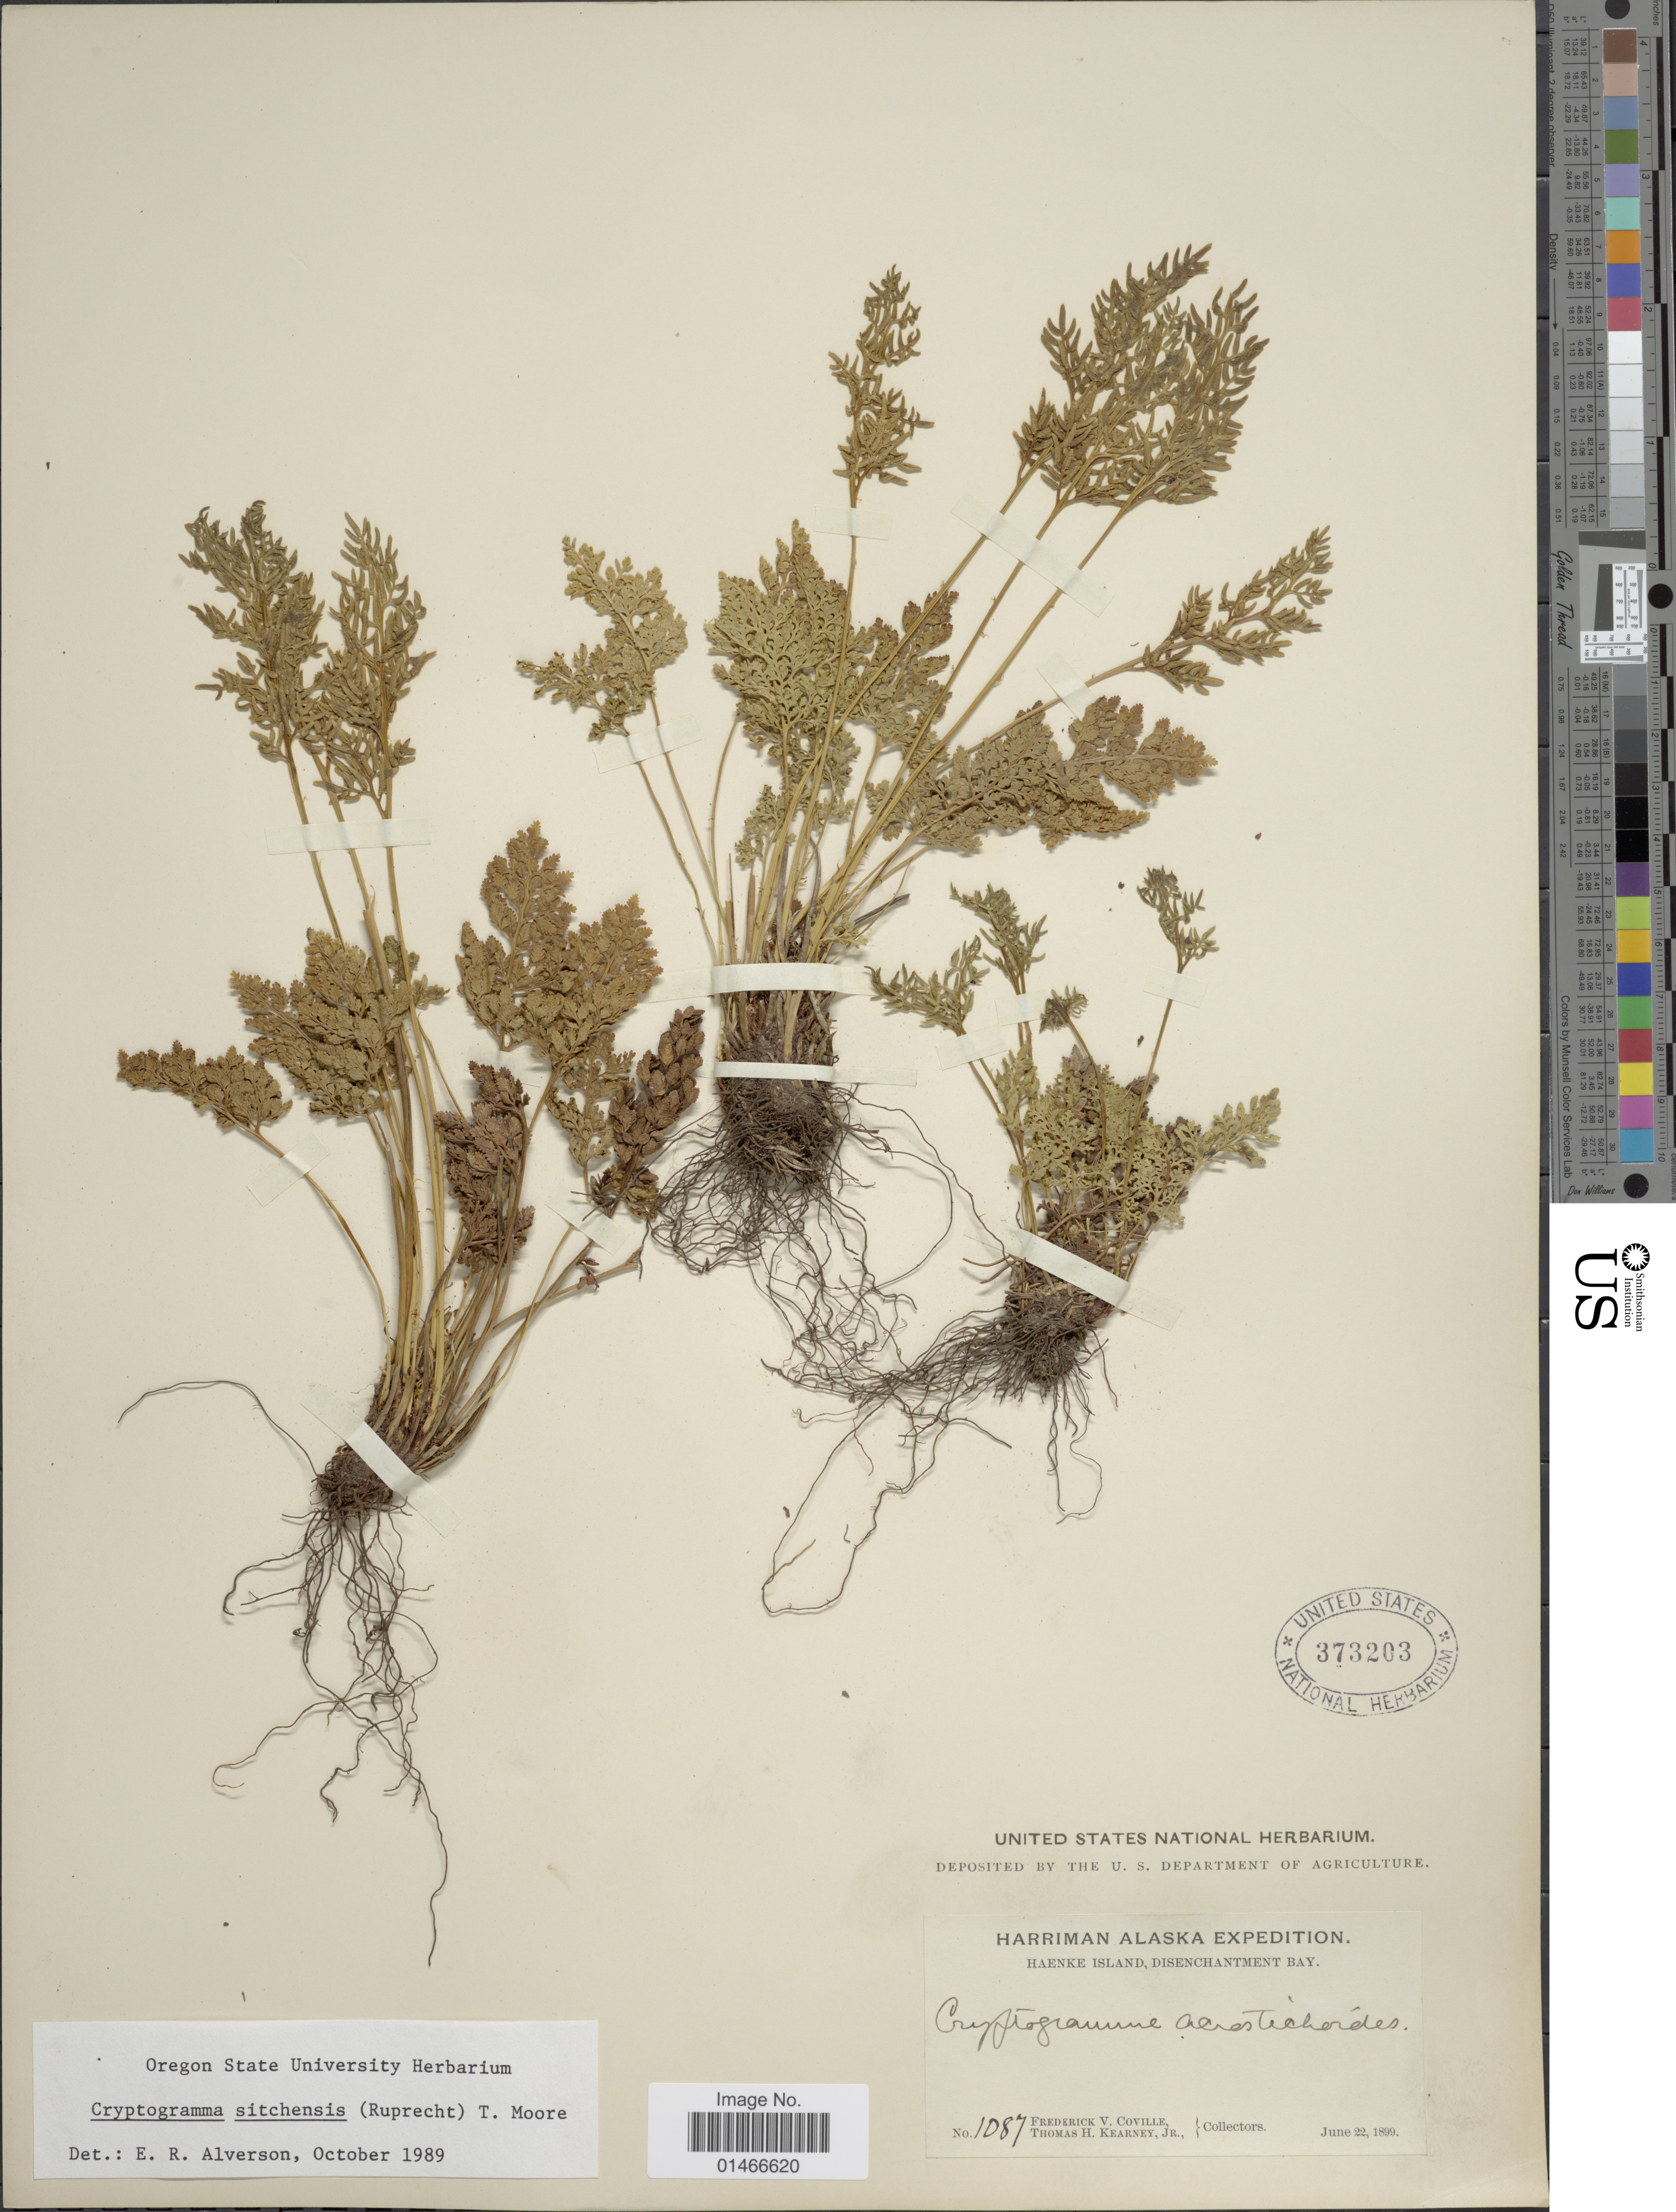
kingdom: Plantae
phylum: Tracheophyta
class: Polypodiopsida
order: Polypodiales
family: Pteridaceae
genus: Cryptogramma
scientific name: Cryptogramma sitchensis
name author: (Rupr.) T. Moore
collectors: F. V. Coville & T. H. Kearney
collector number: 1087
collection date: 1899-06-22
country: United States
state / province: Alaska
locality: Haenke Island, Disenchantment Bay.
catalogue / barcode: US 373203